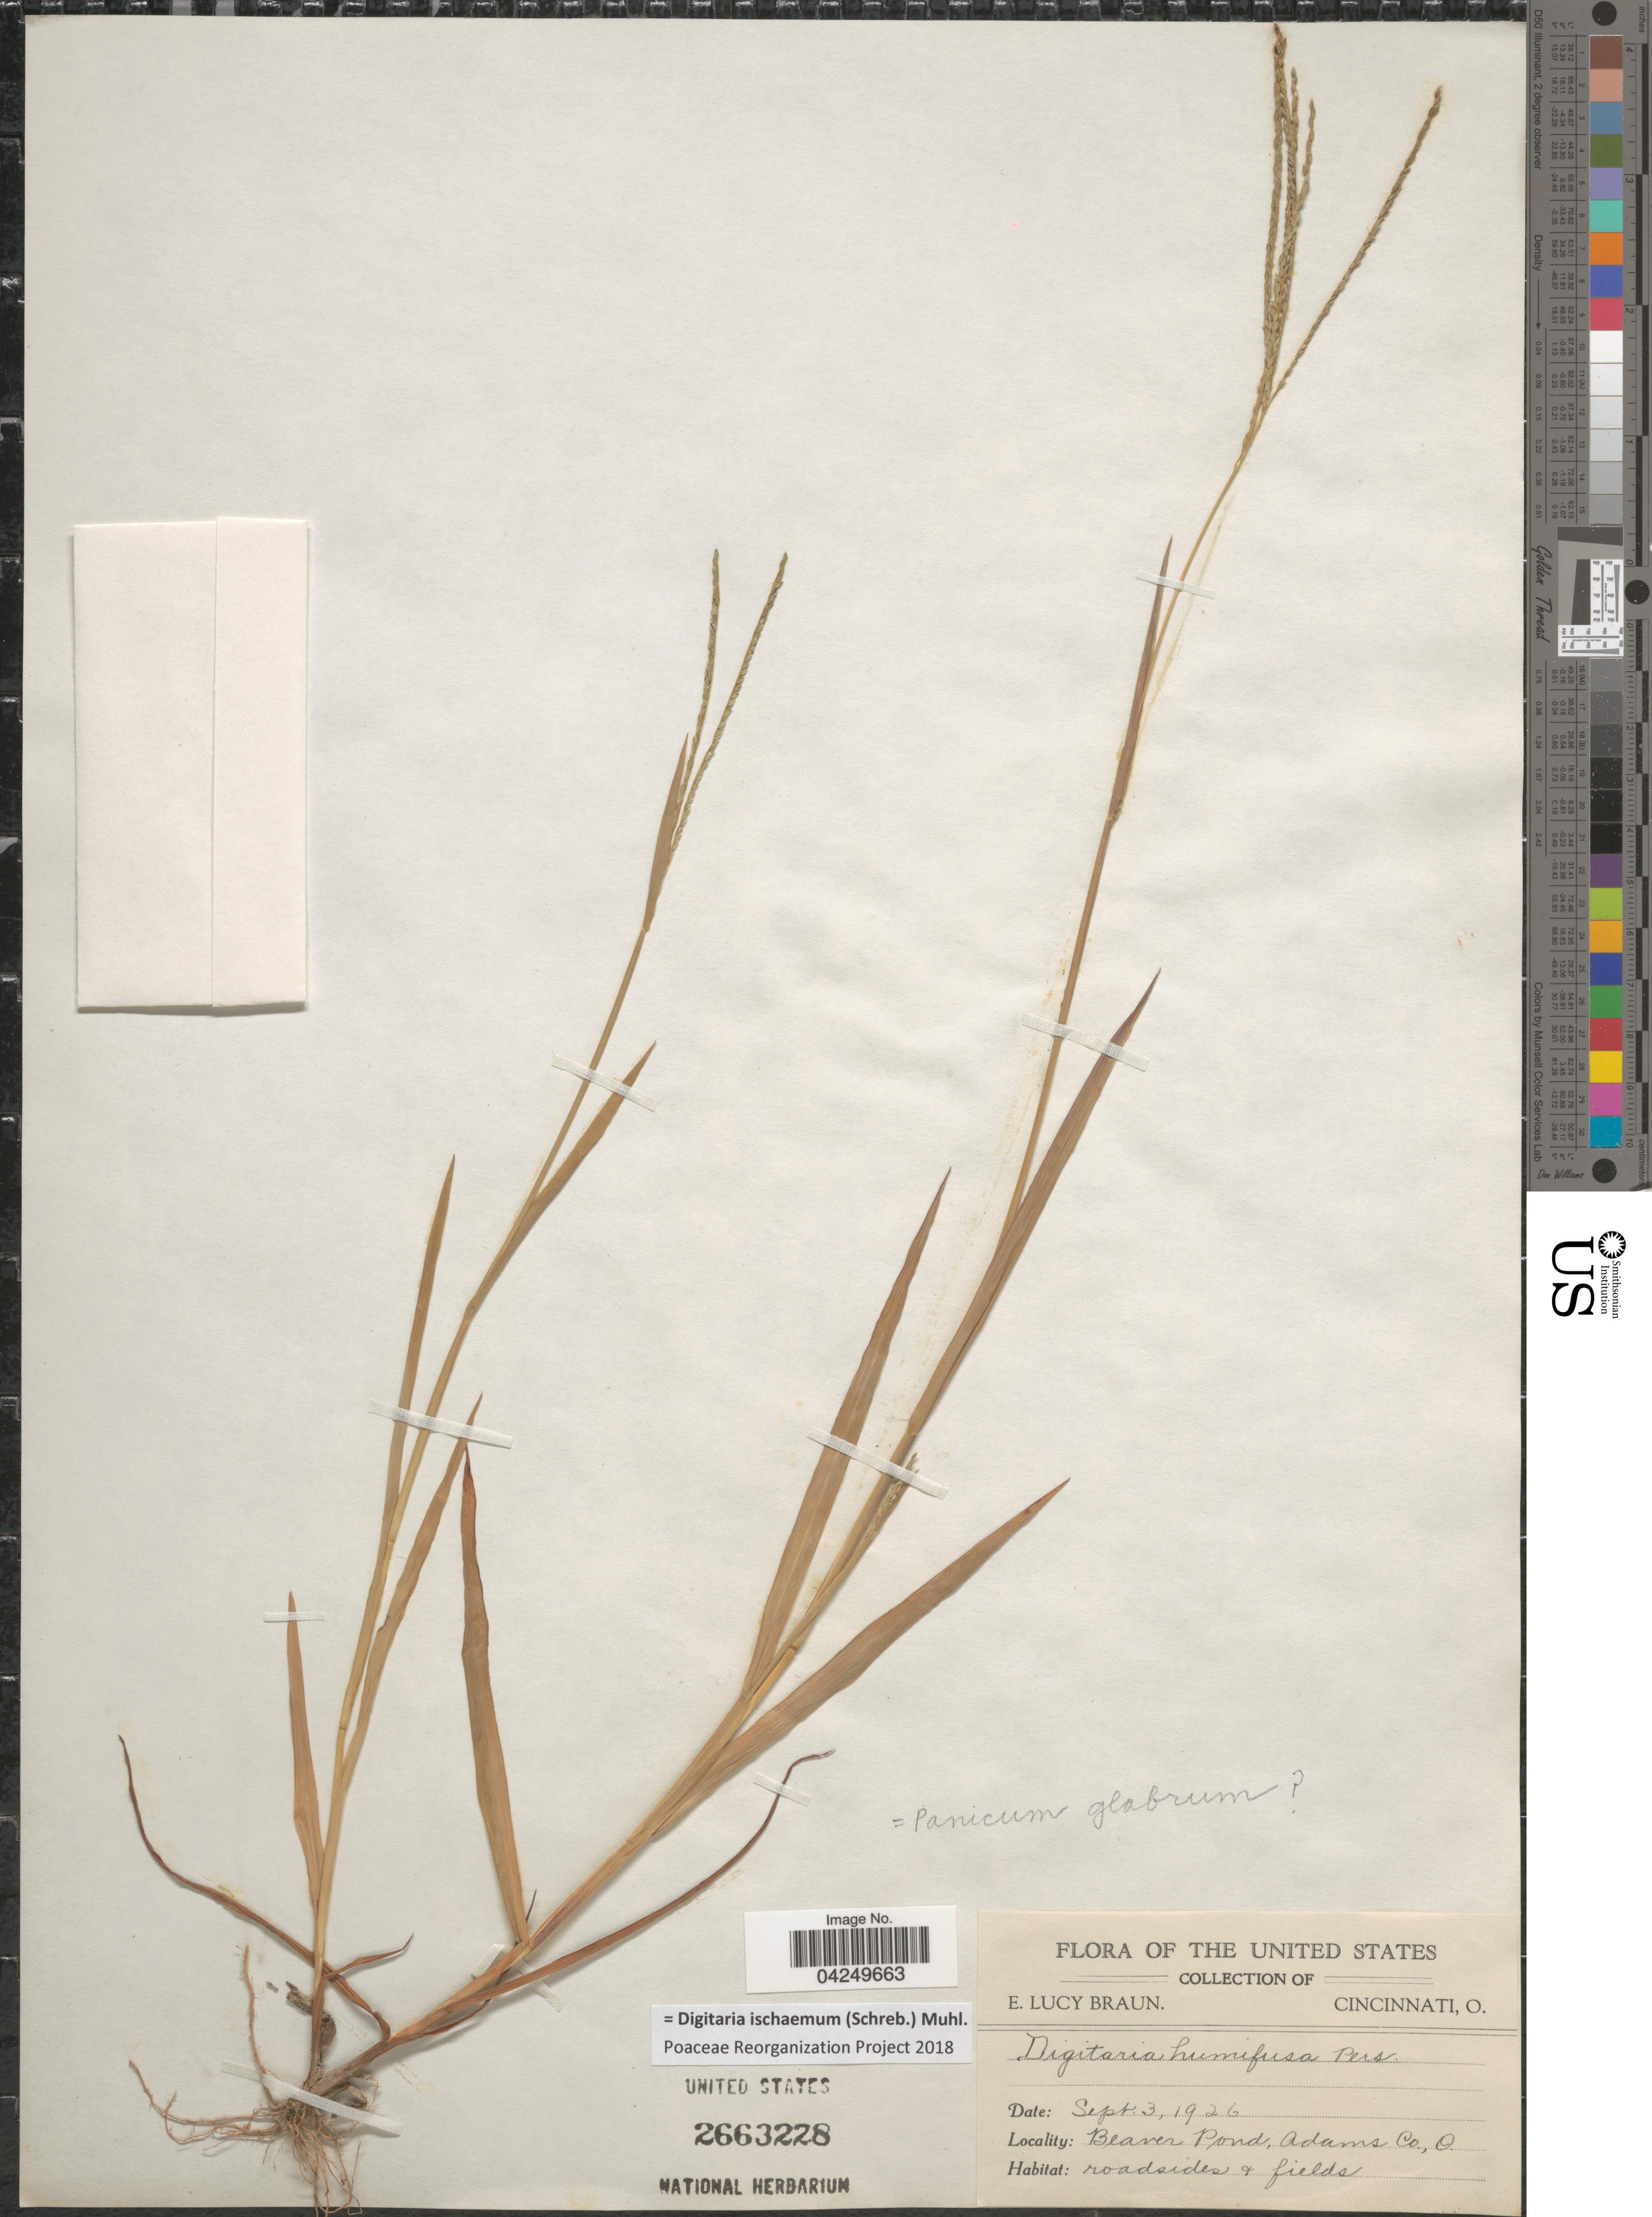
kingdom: Plantae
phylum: Tracheophyta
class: Liliopsida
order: Poales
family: Poaceae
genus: Digitaria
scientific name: Digitaria ischaemum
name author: (Schreber) Schreber ex Muhl.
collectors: E. L. Braun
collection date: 1926-09-03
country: United States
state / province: Ohio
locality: Beaver Pond, Adams Co.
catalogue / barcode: US 2663228